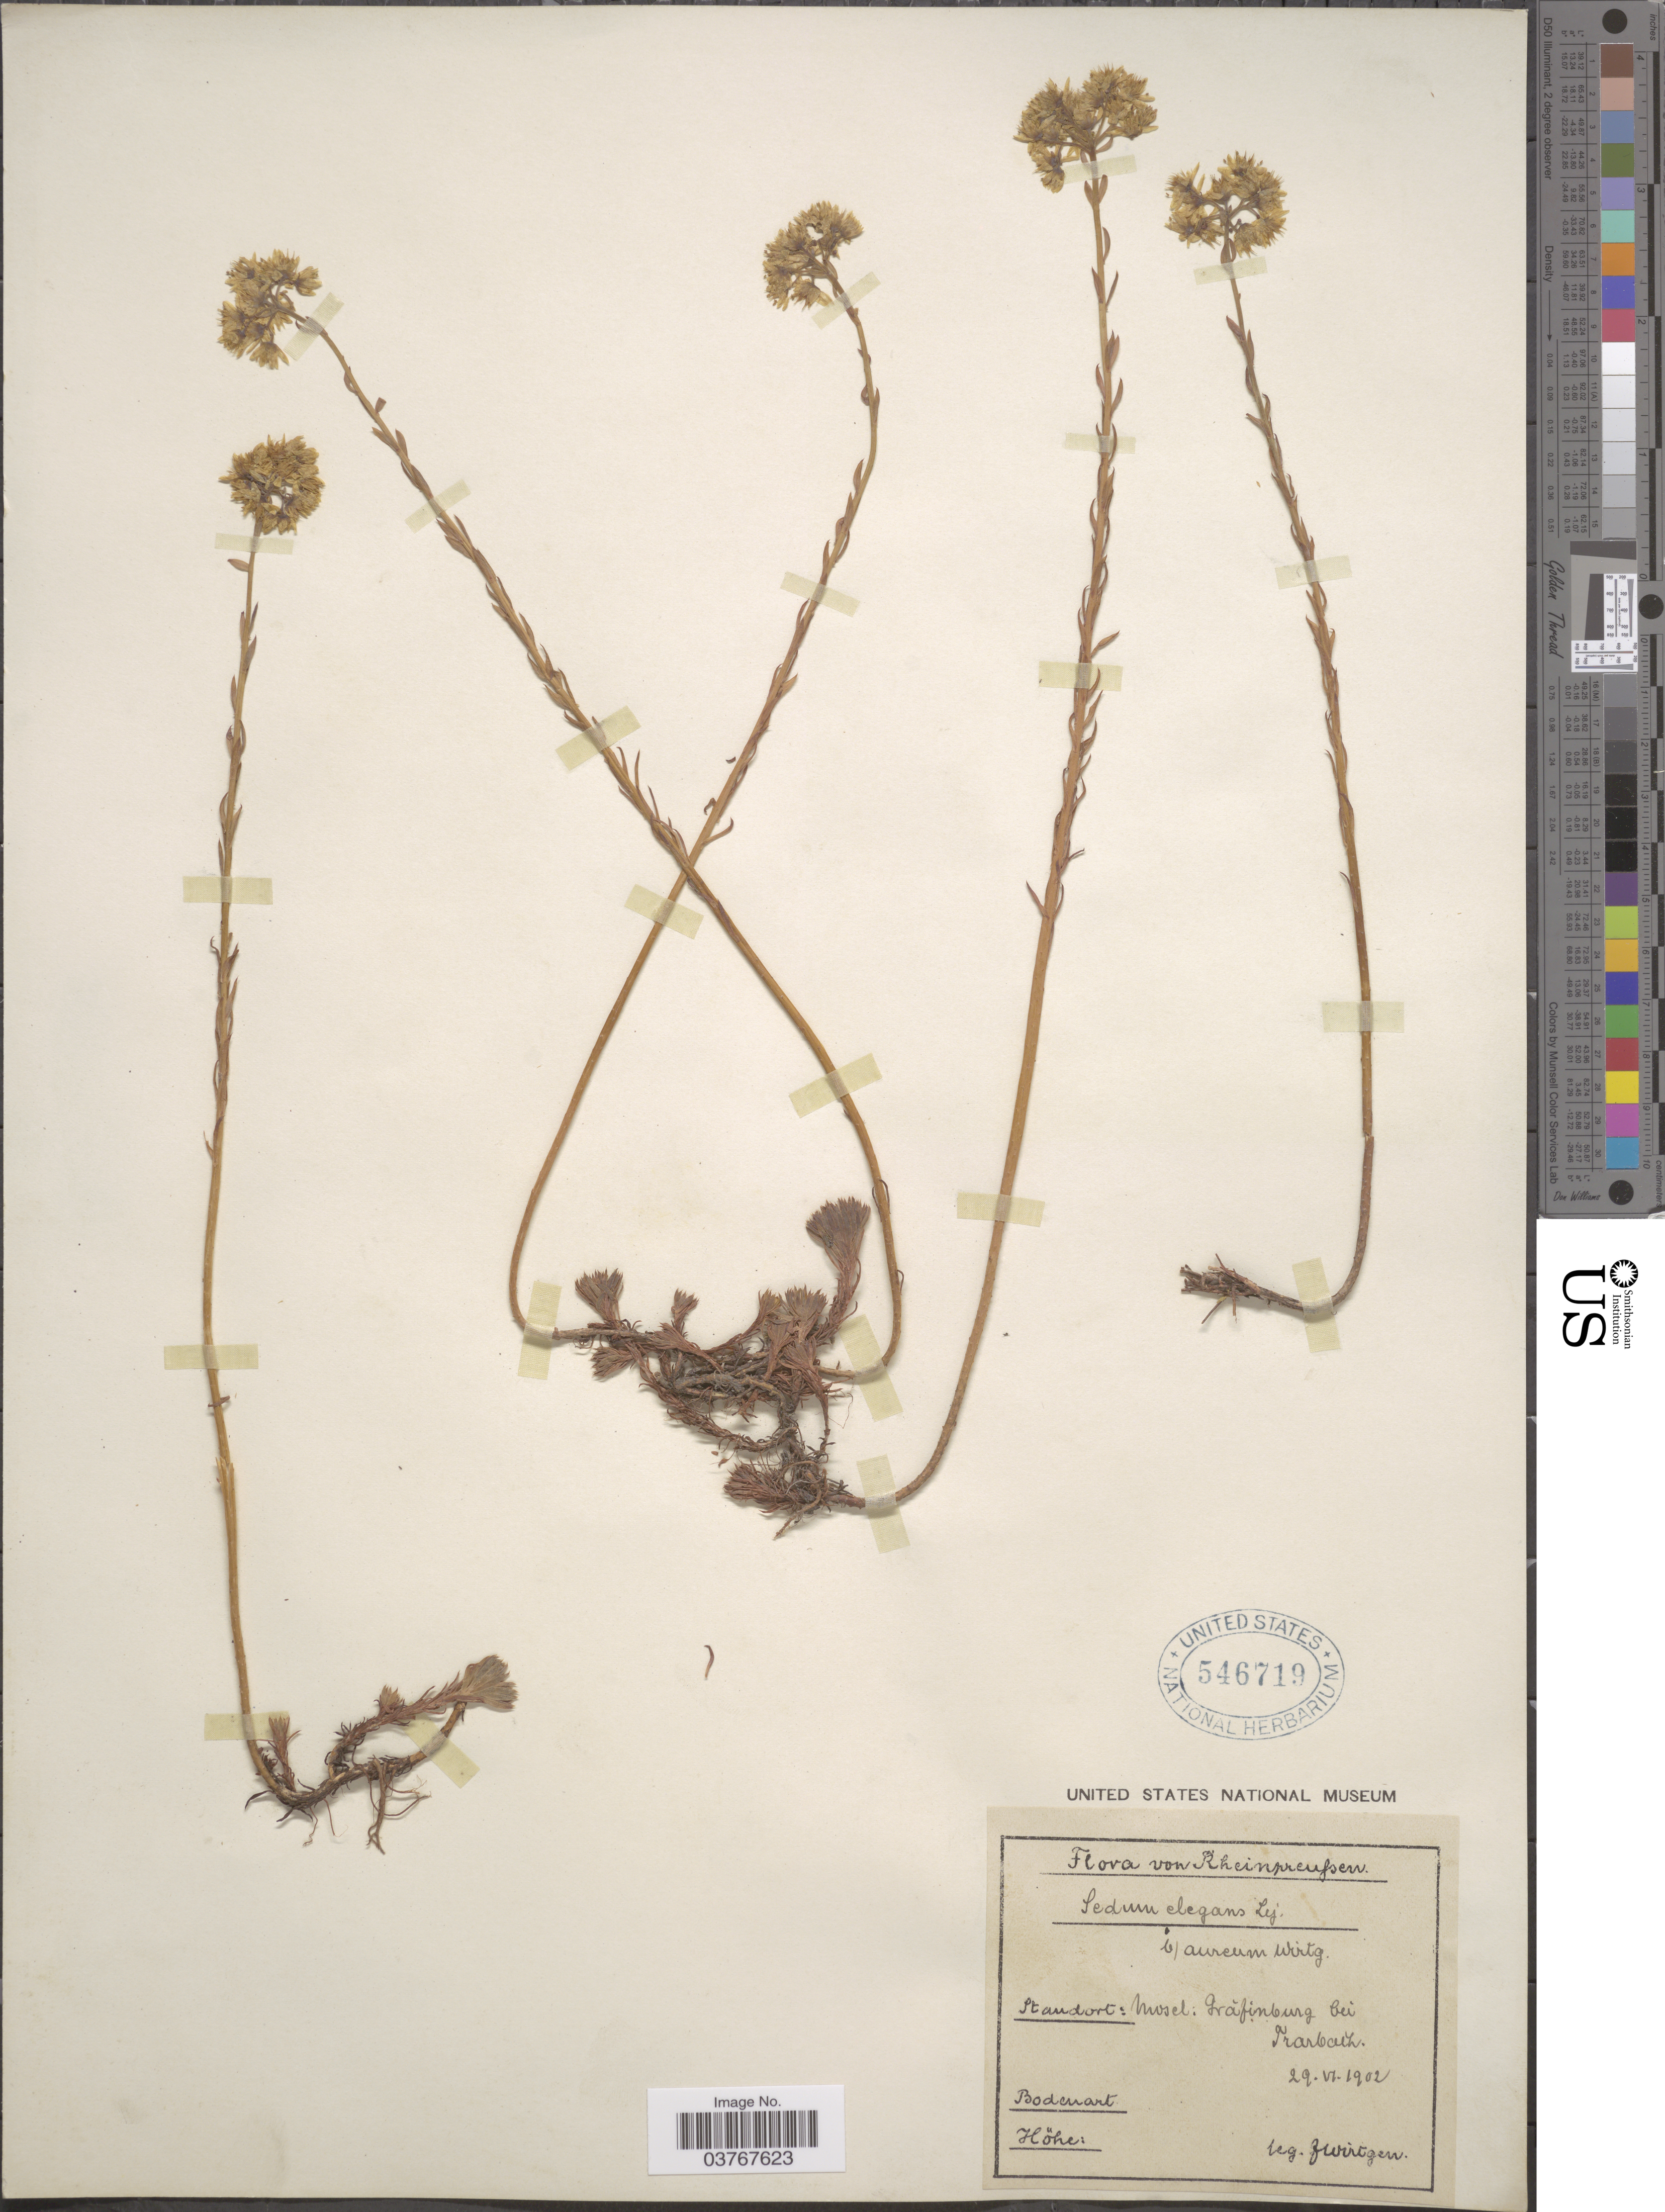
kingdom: Plantae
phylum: Tracheophyta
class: Magnoliopsida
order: Saxifragales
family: Crassulaceae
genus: Sedum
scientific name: Sedum elegans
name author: Lej.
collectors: F. Wirtgen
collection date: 1902-06-29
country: Germany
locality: Rheinpreussen. Mosel: Grăfinburg bei Tranbach.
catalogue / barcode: US 546719